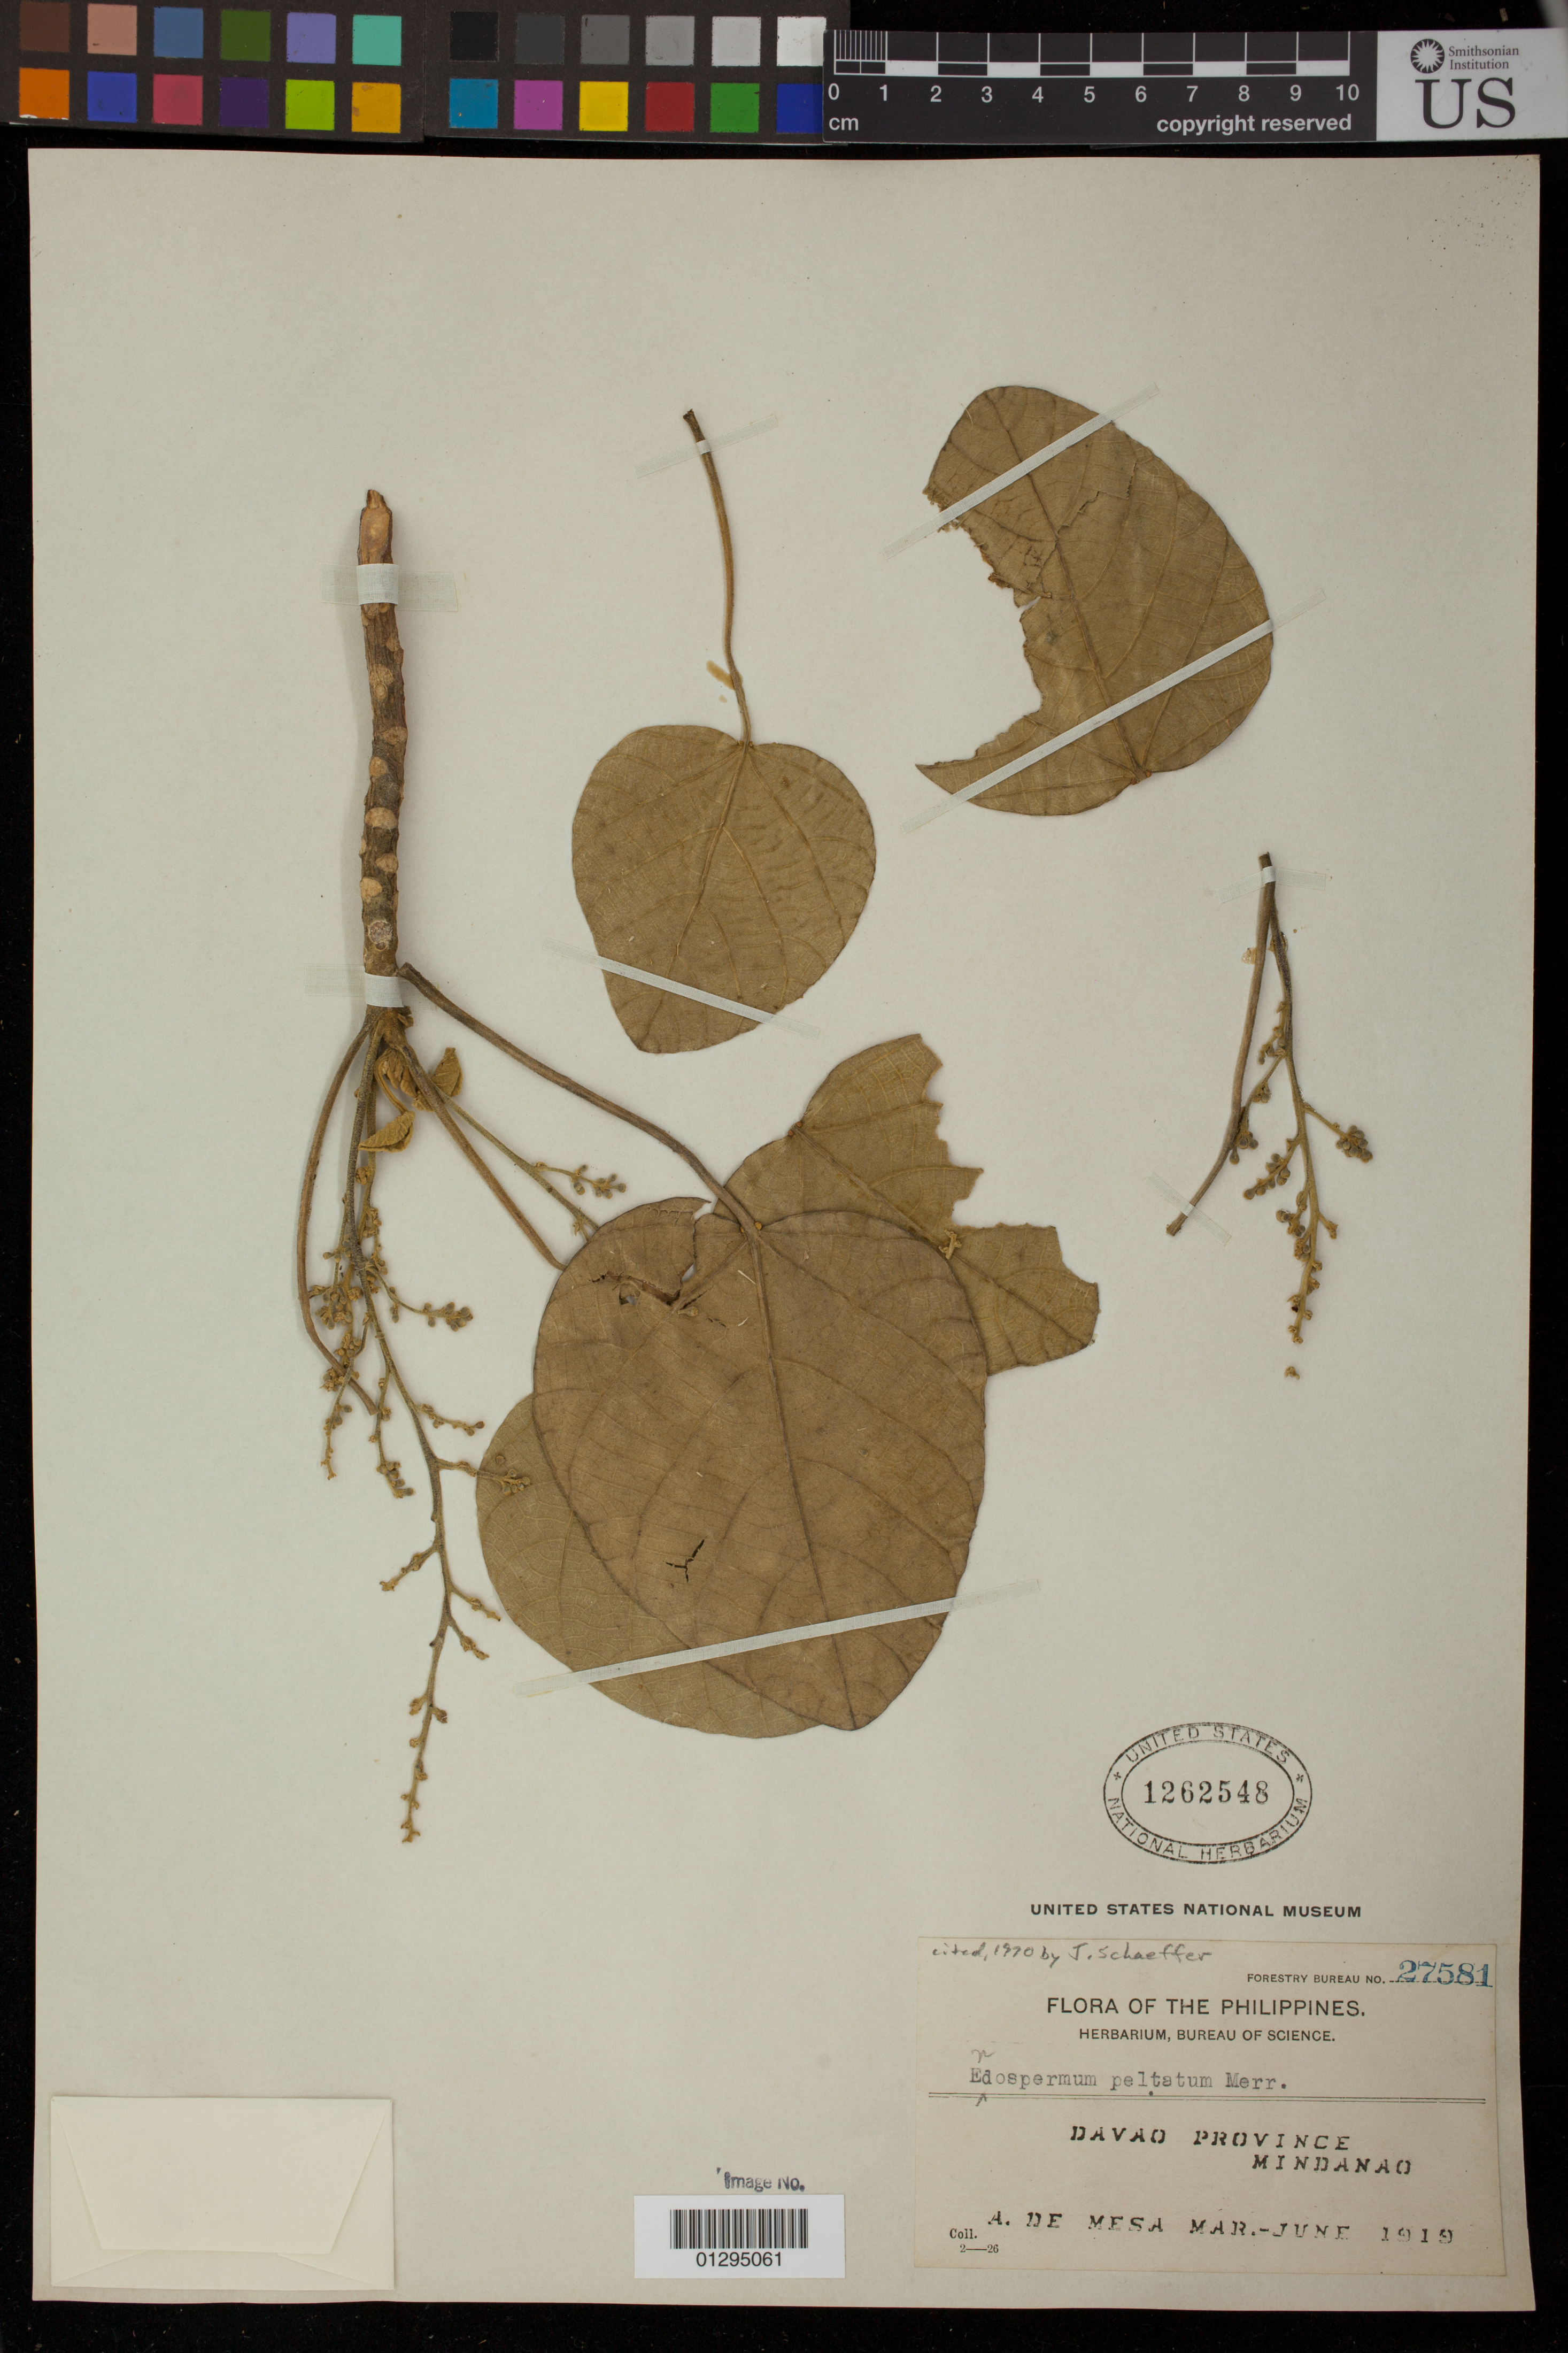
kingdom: Plantae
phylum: Tracheophyta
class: Magnoliopsida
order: Malpighiales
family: Euphorbiaceae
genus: Endospermum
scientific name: Endospermum peltatum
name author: Merr.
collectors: A. De Mesa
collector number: For. Bur. 27581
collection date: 1919-03/1919-06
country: Philippines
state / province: Davao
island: Mindanao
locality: Davao Province, Mindanao.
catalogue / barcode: US 1262548